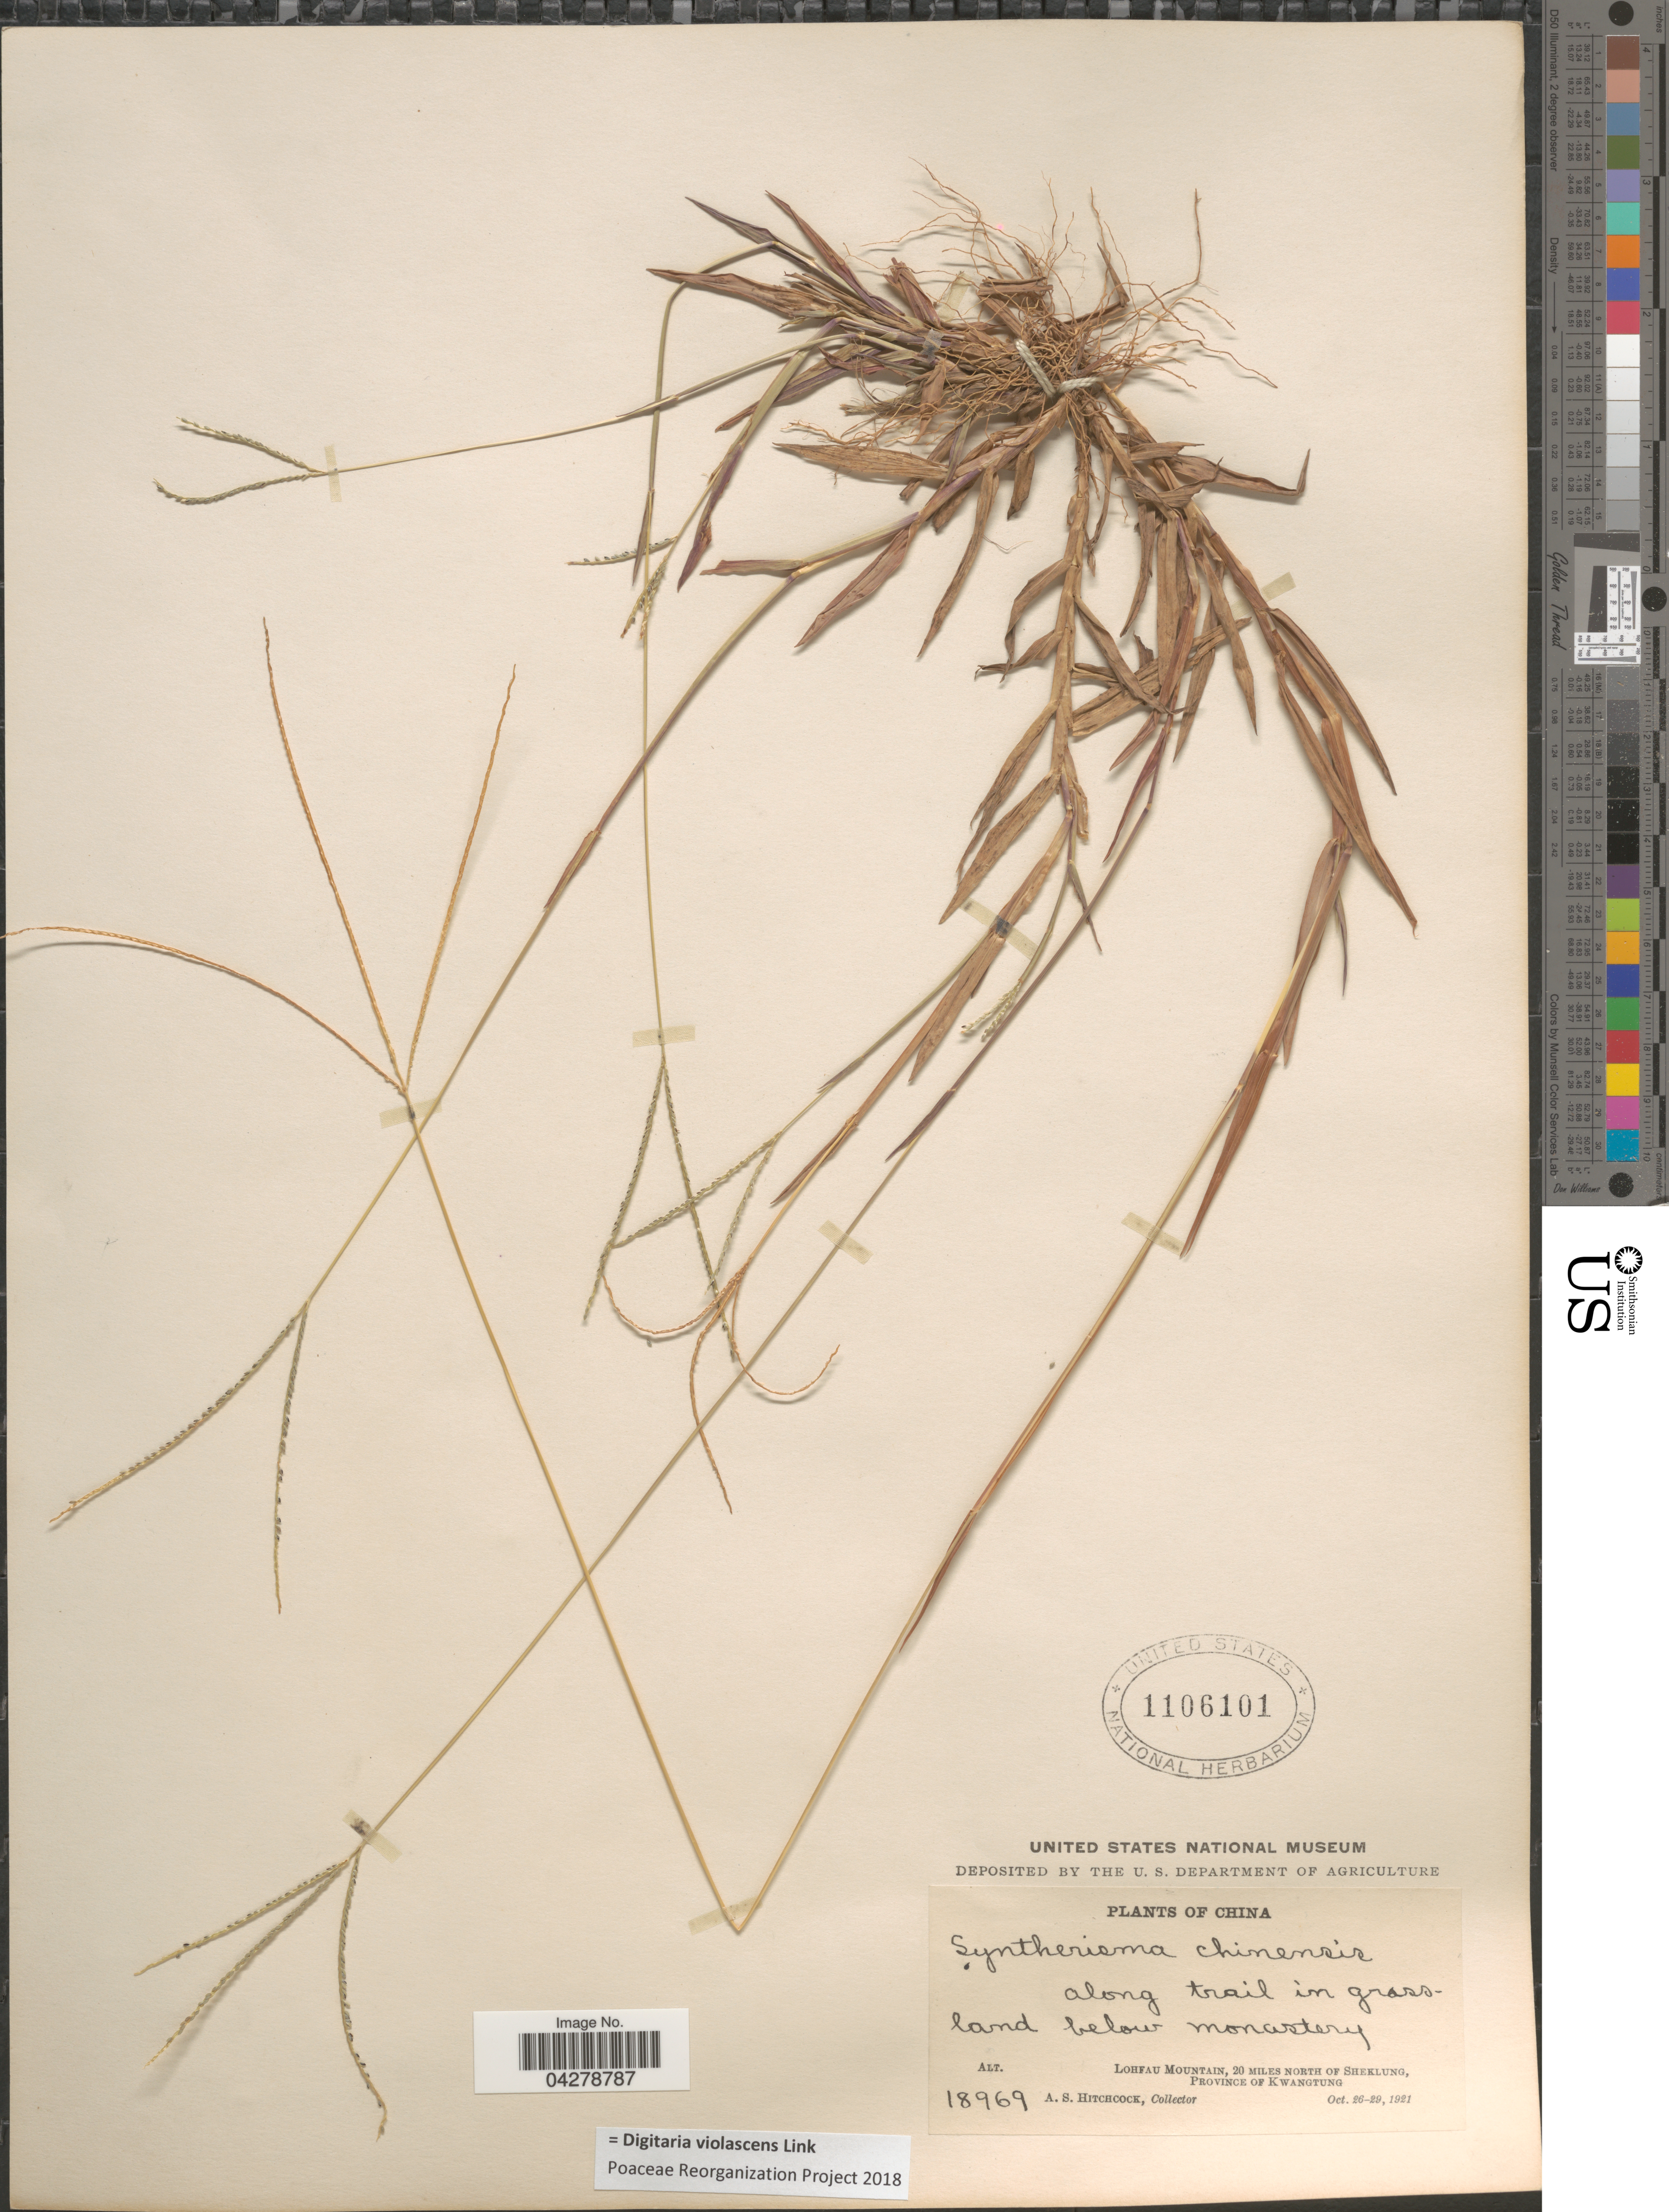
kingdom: Plantae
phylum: Tracheophyta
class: Liliopsida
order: Poales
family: Poaceae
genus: Digitaria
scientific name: Digitaria violascens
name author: Link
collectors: A. S. Hitchcock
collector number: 18969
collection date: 1921-10-26/1921-10-29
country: China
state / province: Guangdong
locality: Along trail in grassland below monastery. Lohfau Mountain, 20 Miles North Of Sheklung, Province of Kwangtung.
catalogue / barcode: US 1106101